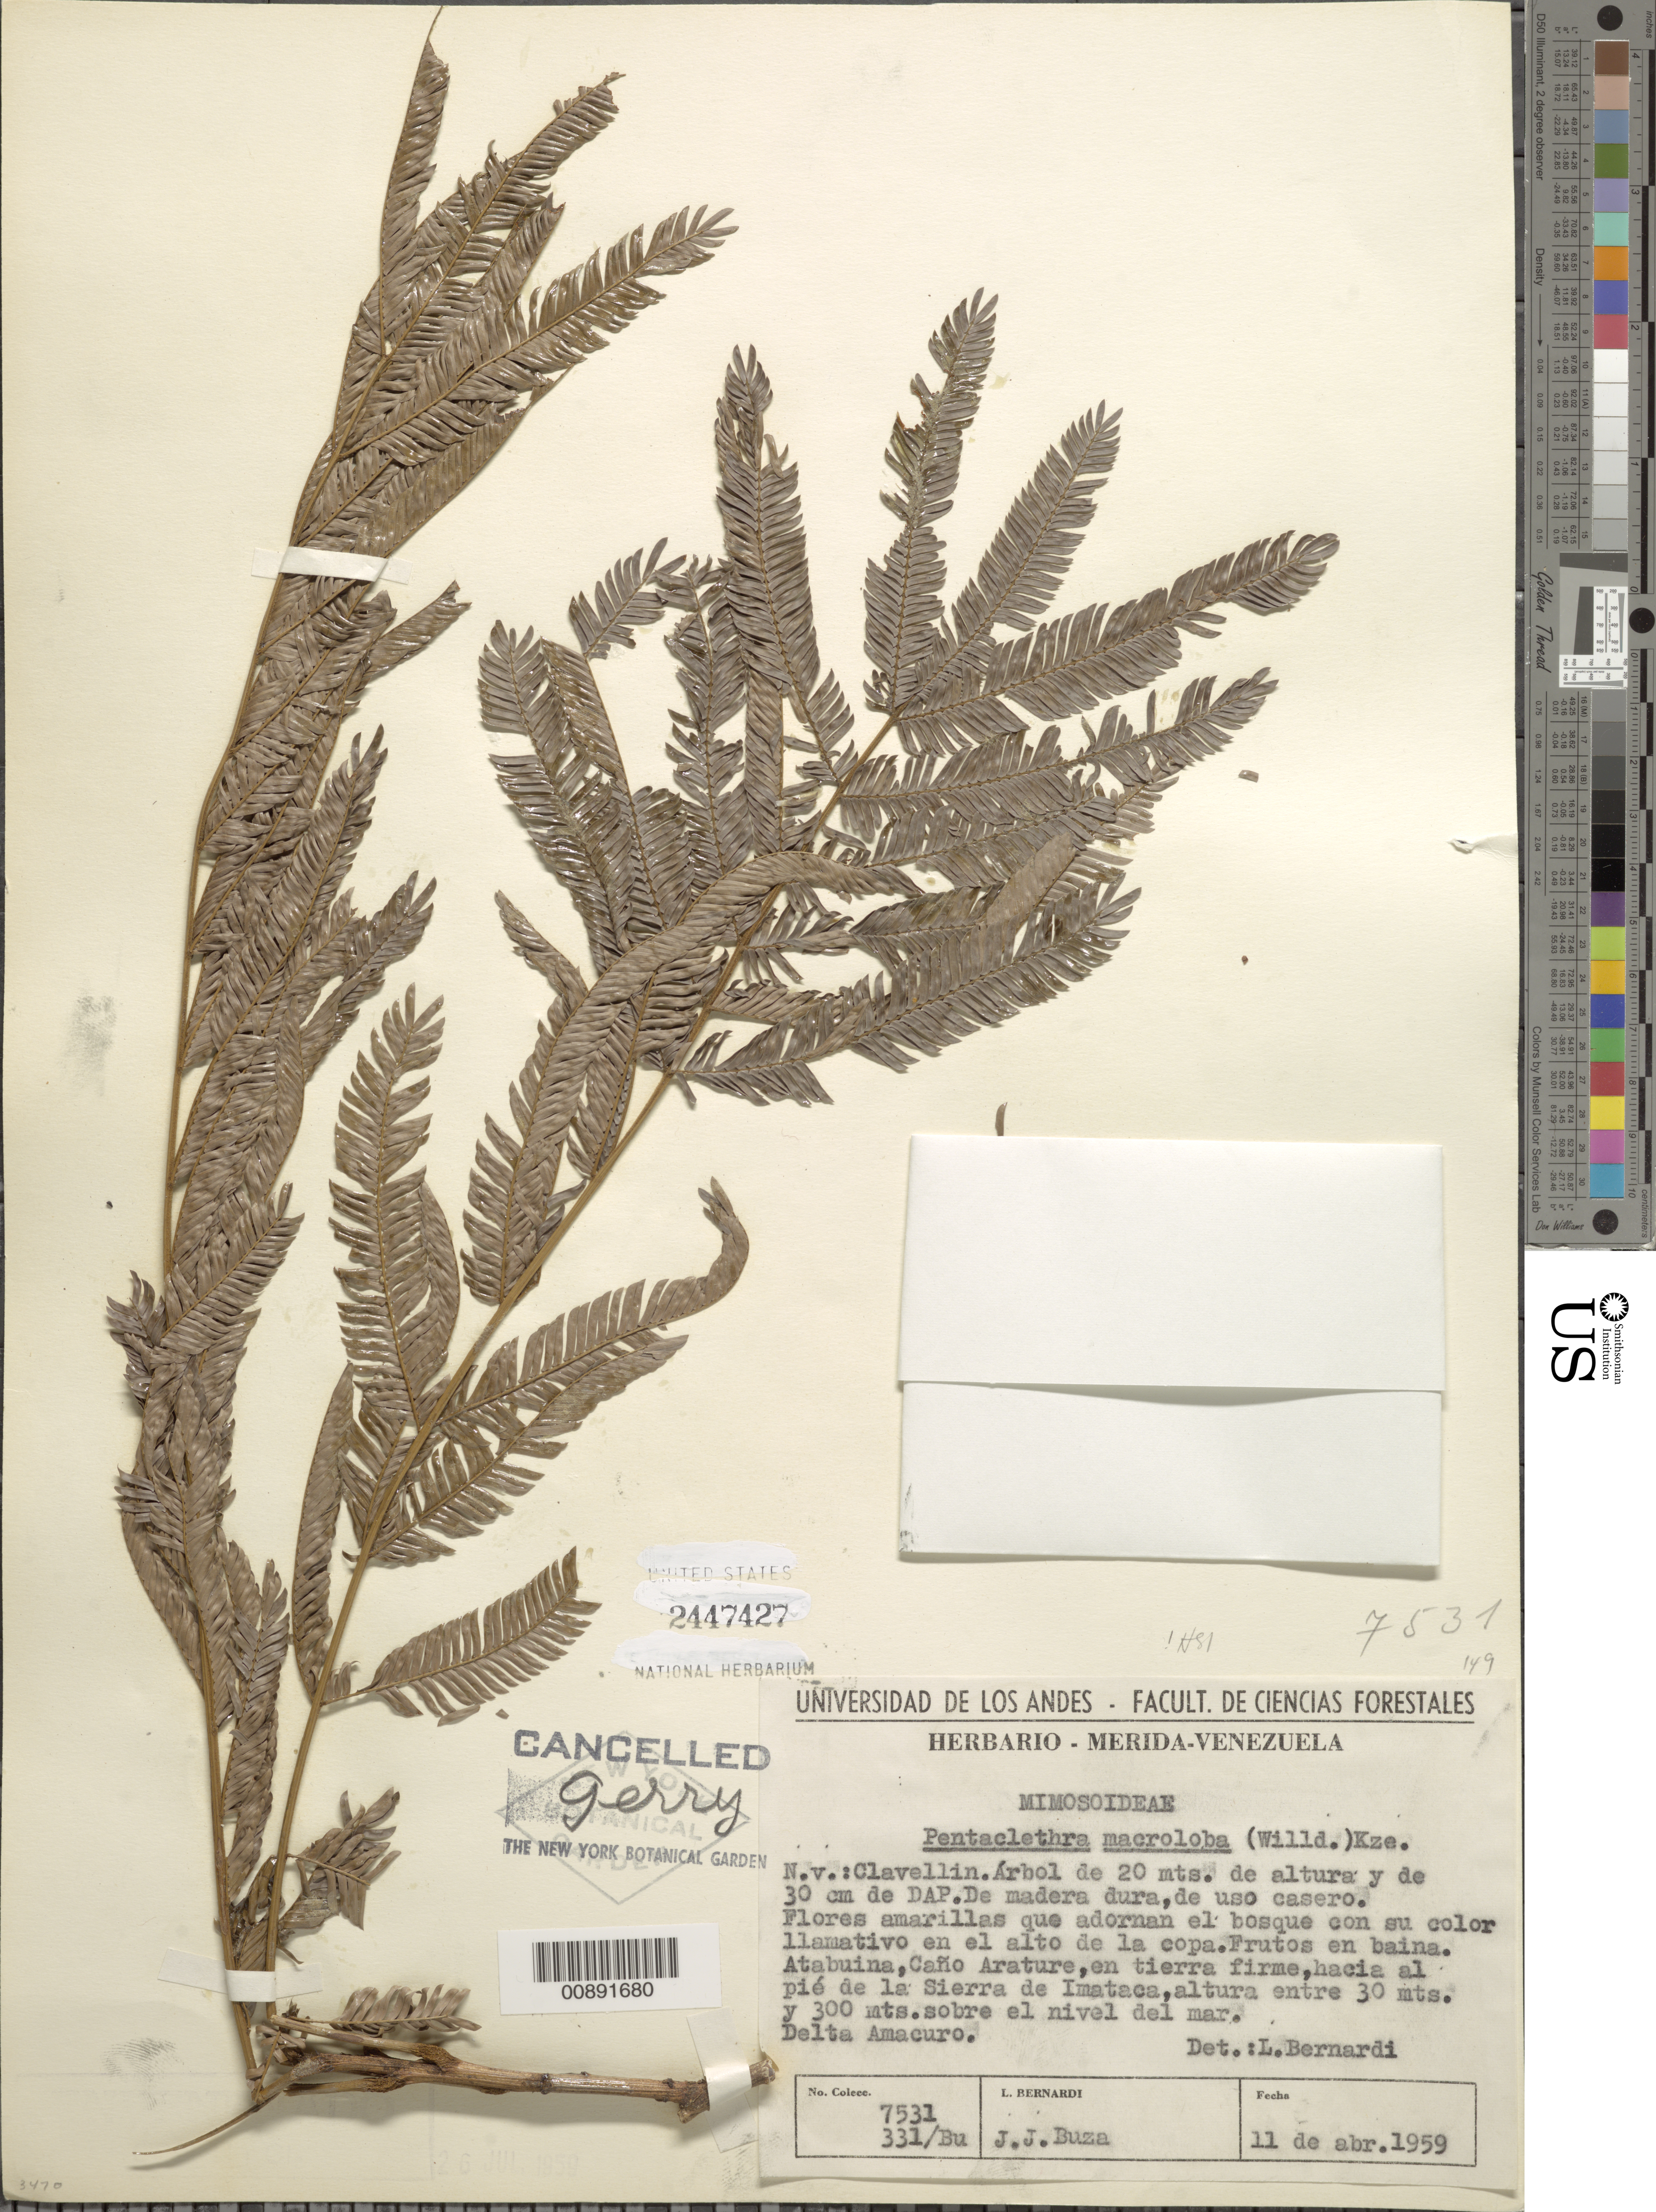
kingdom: Plantae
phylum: Tracheophyta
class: Magnoliopsida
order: Fabales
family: Fabaceae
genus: Pentaclethra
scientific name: Pentaclethra macroloba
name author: (Willd.) Kuntze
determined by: Bernardi, L.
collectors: J. Buza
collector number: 7531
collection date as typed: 11-Apr-59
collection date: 1959-04-11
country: Venezuela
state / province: Delta Amacuro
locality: Atabuina, Cano Arature, hacia al pie de la Sierra de Imataca, altue entre 30 m y 300 m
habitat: Tierra firme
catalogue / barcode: US 2447427